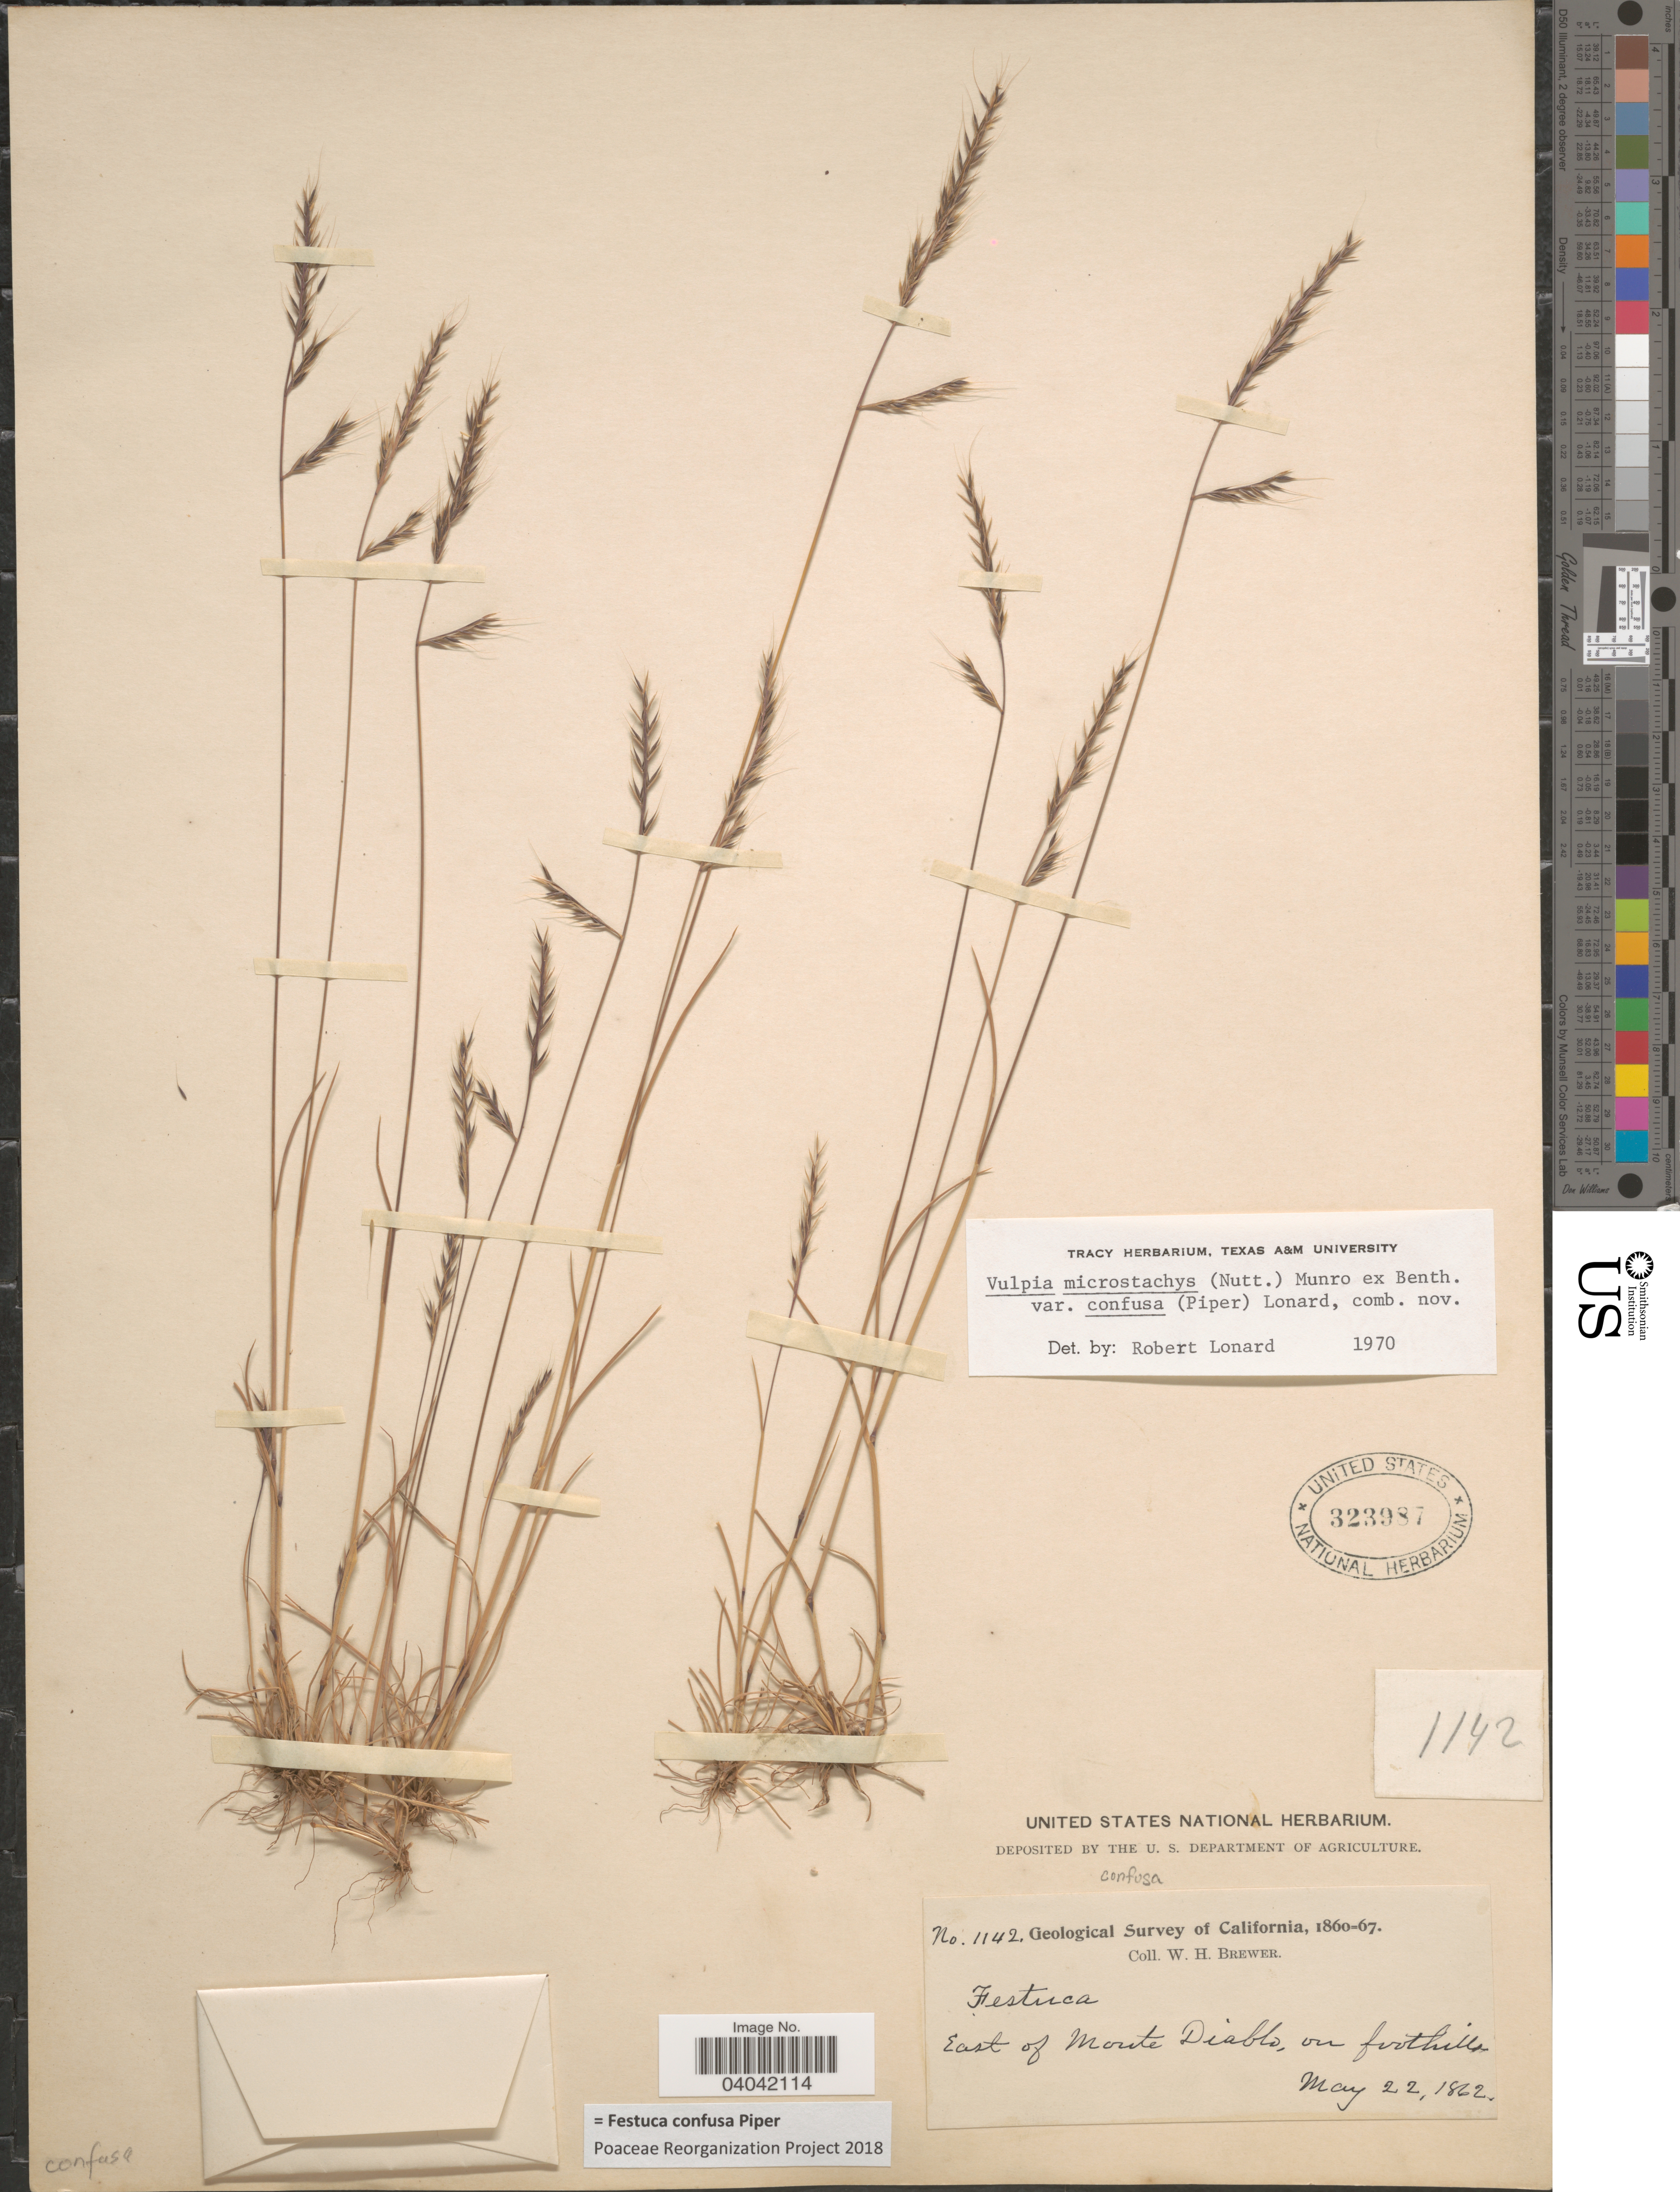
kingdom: Plantae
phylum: Tracheophyta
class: Liliopsida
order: Poales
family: Poaceae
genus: Festuca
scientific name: Festuca confusa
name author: Piper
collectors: W. H. Brewer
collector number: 1142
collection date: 1862-05-22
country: United States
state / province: California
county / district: Contra Costa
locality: East of Monte Diablo, on foothills.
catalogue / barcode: US 323987